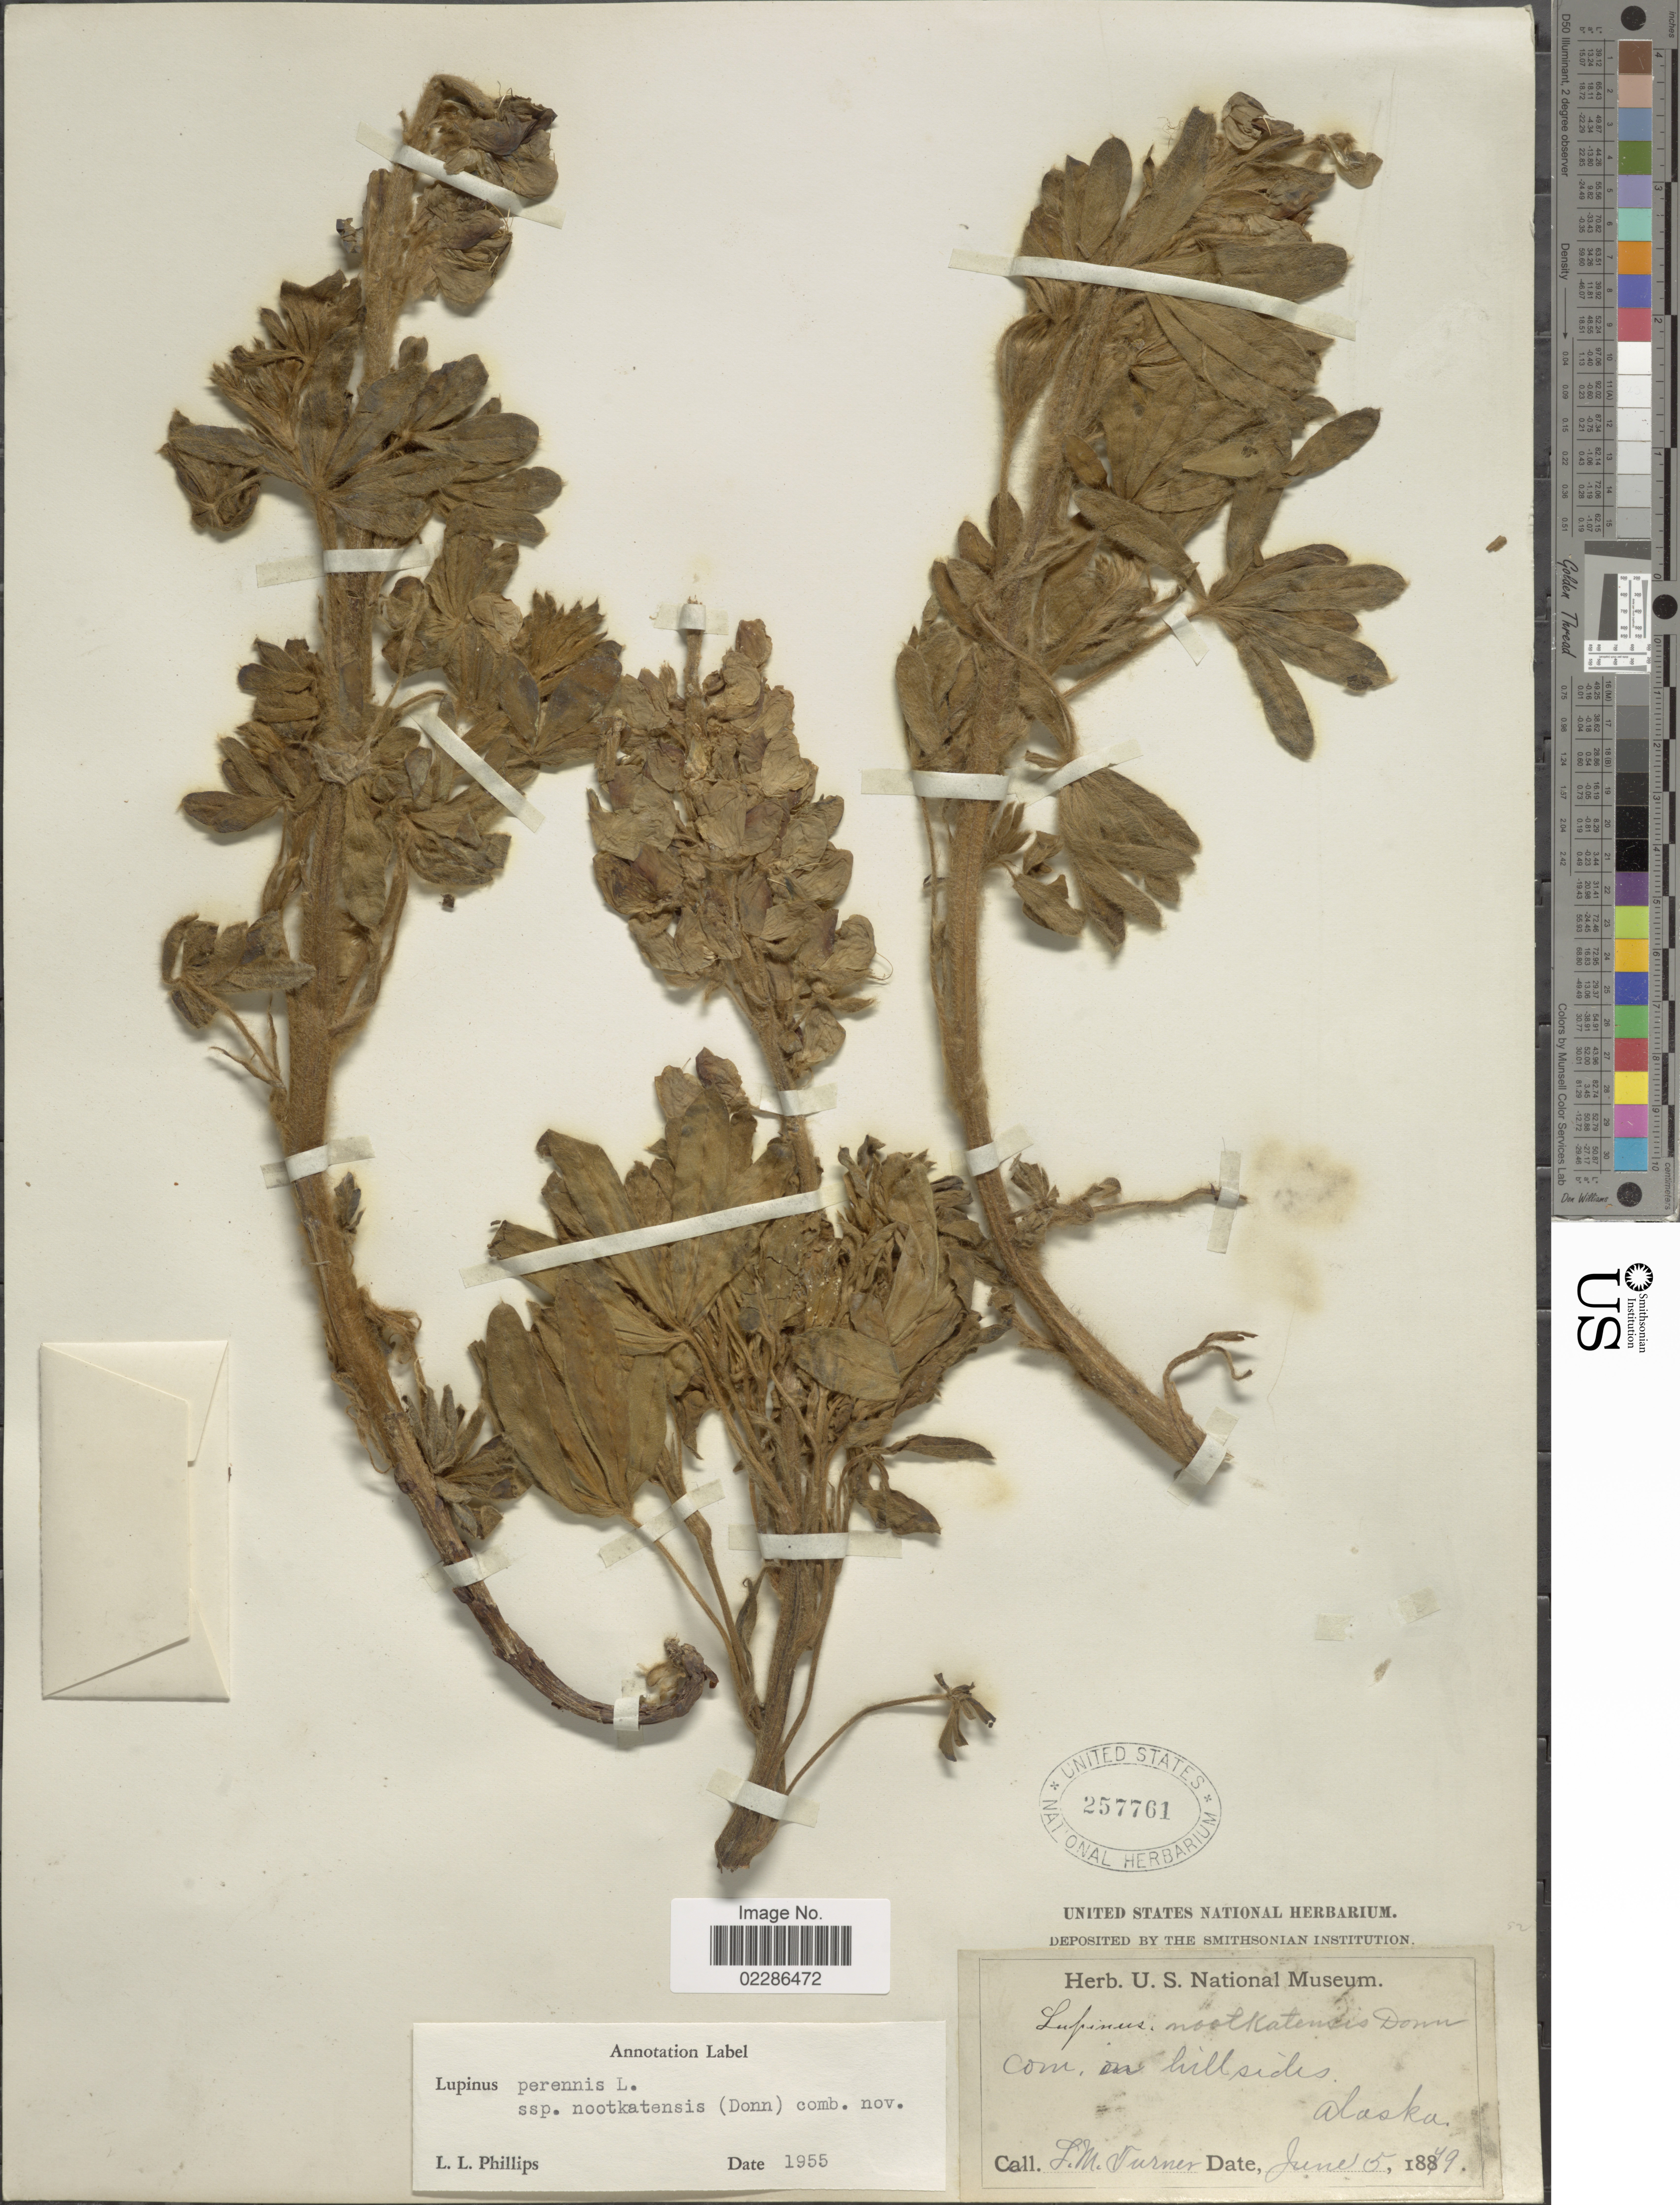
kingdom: Plantae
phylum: Tracheophyta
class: Magnoliopsida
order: Fabales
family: Fabaceae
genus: Lupinus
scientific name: Lupinus nootkatensis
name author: Donn ex Sims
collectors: I. M. Turner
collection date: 1879-06-05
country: United States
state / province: Alaska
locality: Com, in hillsides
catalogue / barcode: US 257761